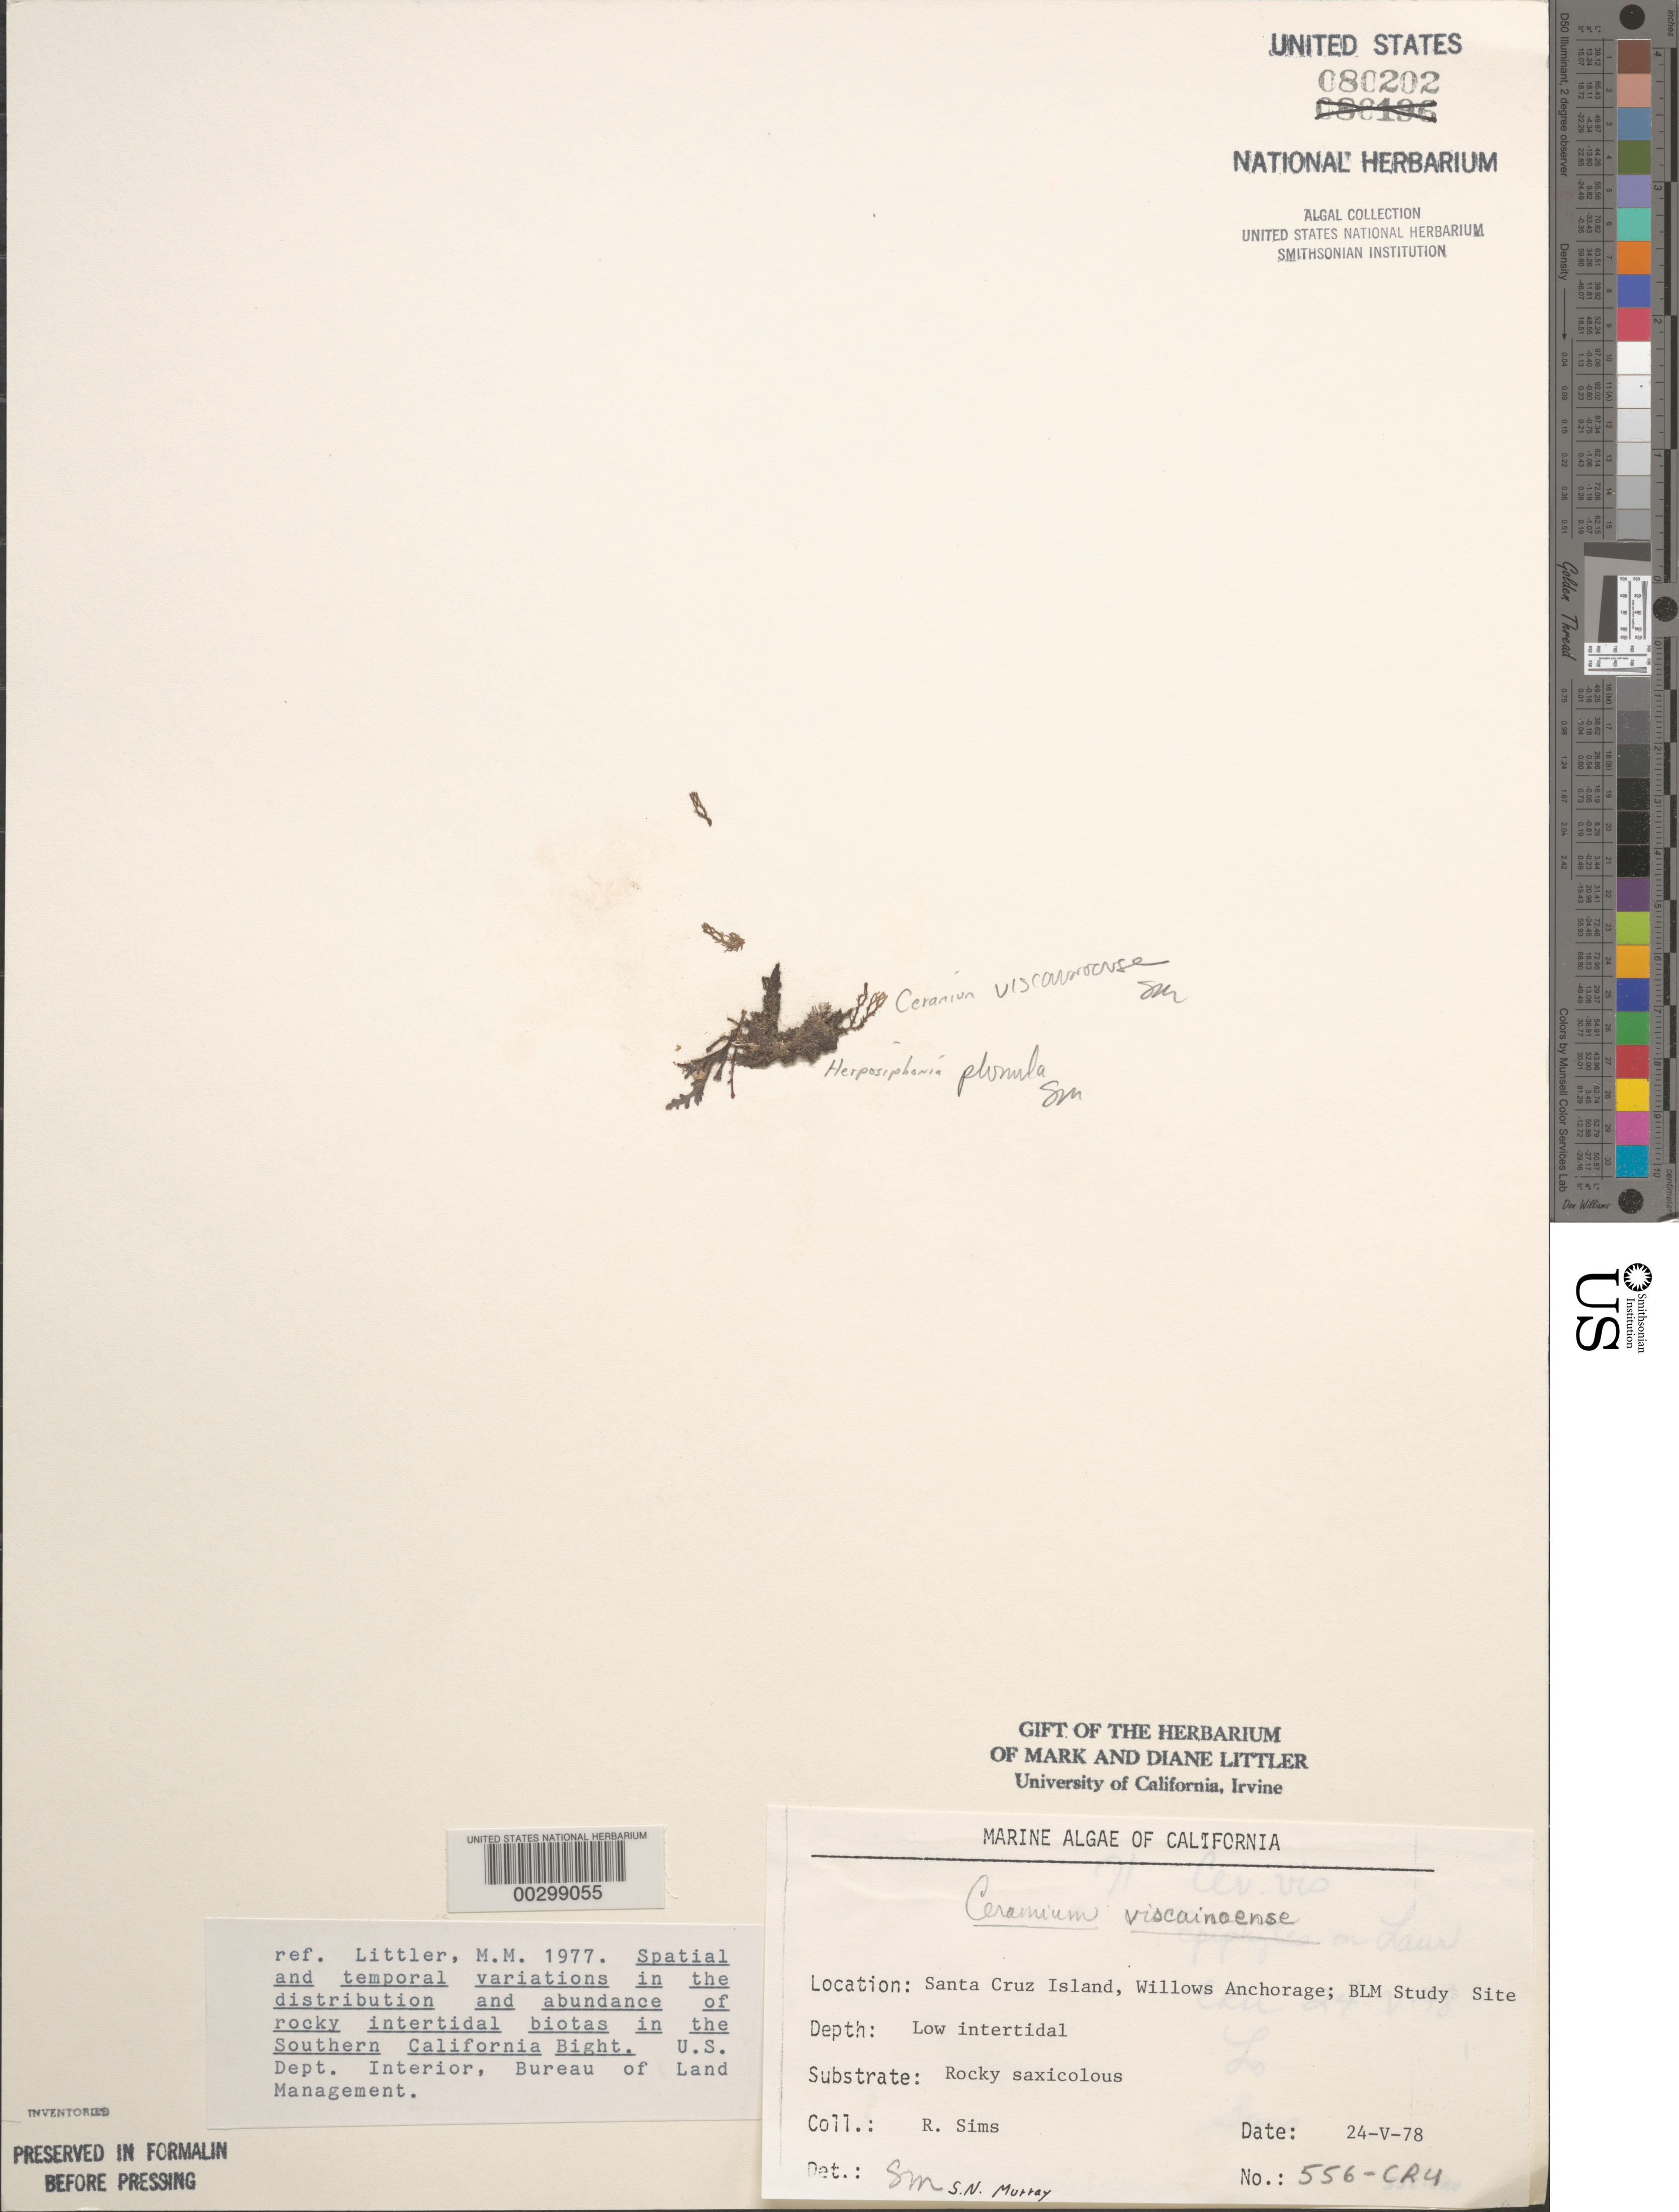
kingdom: Plantae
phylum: Rhodophyta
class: Florideophyceae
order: Ceramiales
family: Ceramiaceae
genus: Ceramium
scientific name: Ceramium viscainoense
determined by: Murray, S. N.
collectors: R. H. Sims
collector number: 556-cru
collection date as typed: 24 May 1978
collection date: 1978-05-24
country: United States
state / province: California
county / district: Santa Barbara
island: Santa Cruz Island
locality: Willows Anchorage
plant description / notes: BLM-SOCALBIGHT Rocky Intertidal Survey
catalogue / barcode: US 80202